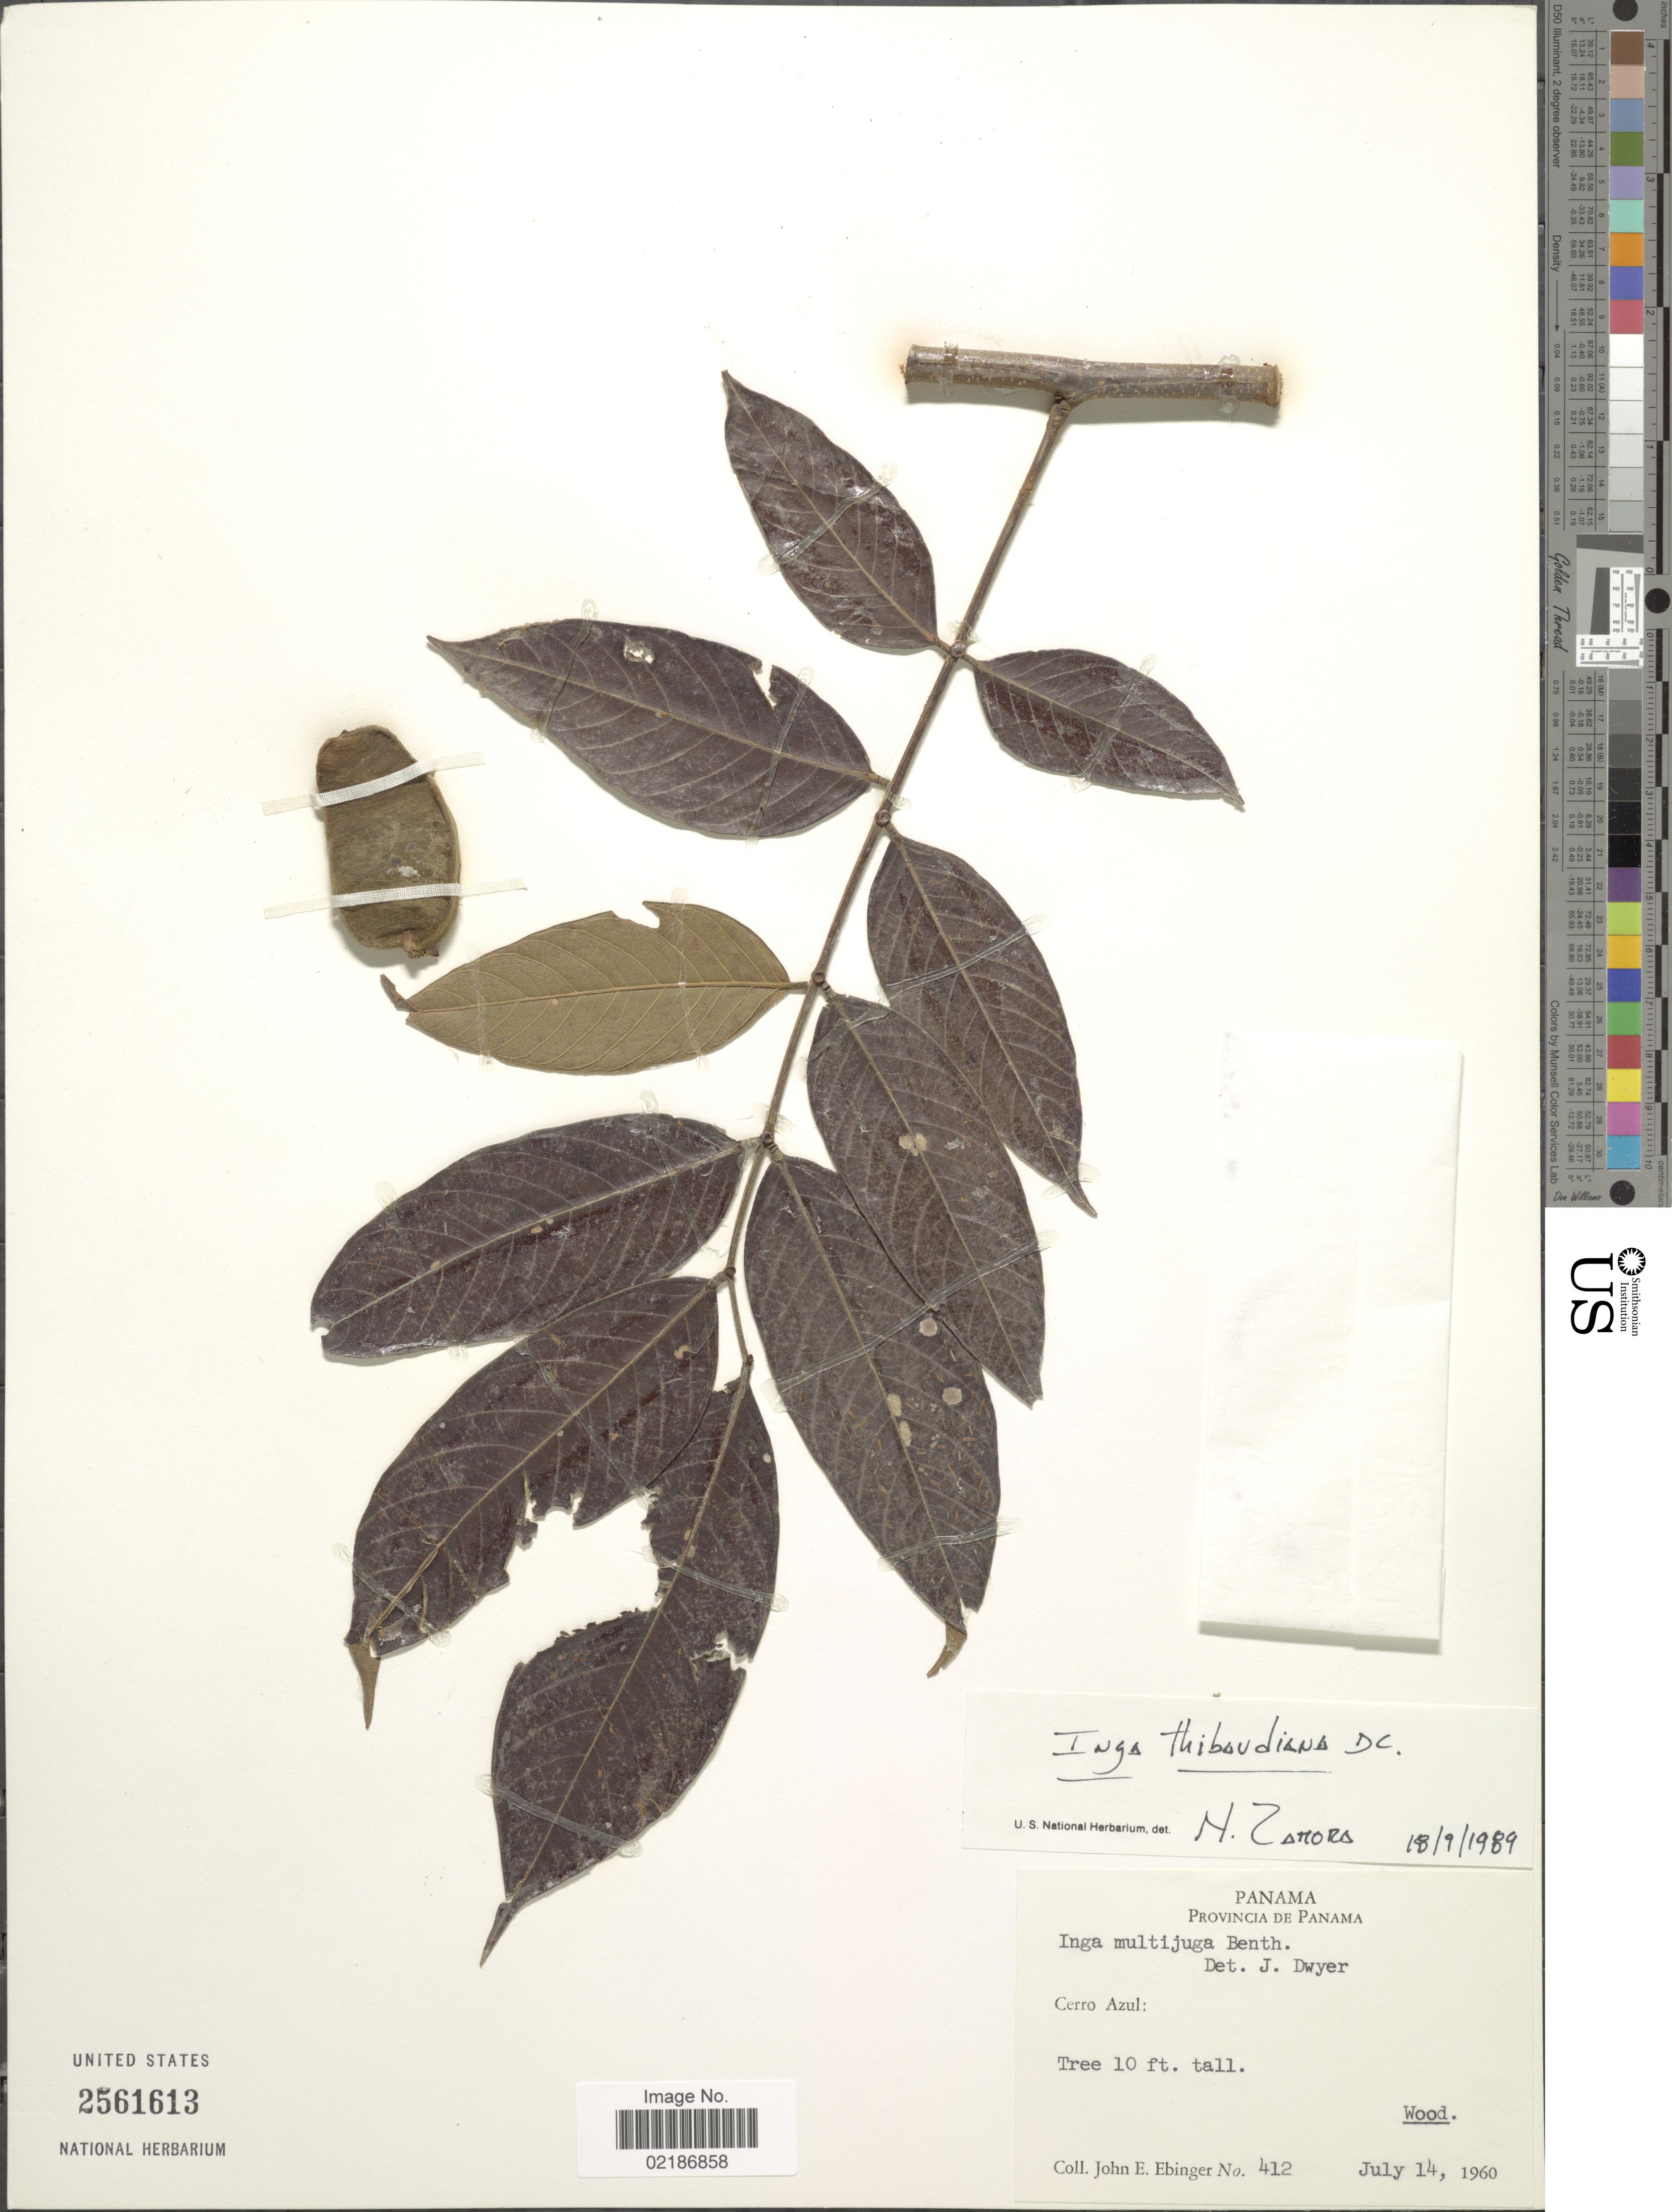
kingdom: Plantae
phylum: Tracheophyta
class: Magnoliopsida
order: Fabales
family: Fabaceae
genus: Inga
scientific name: Inga thibaudiana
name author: DC.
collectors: J. Ebinger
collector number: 412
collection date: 1960-07-14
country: Panama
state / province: Panamá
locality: Cerro Azul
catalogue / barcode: US 2561613